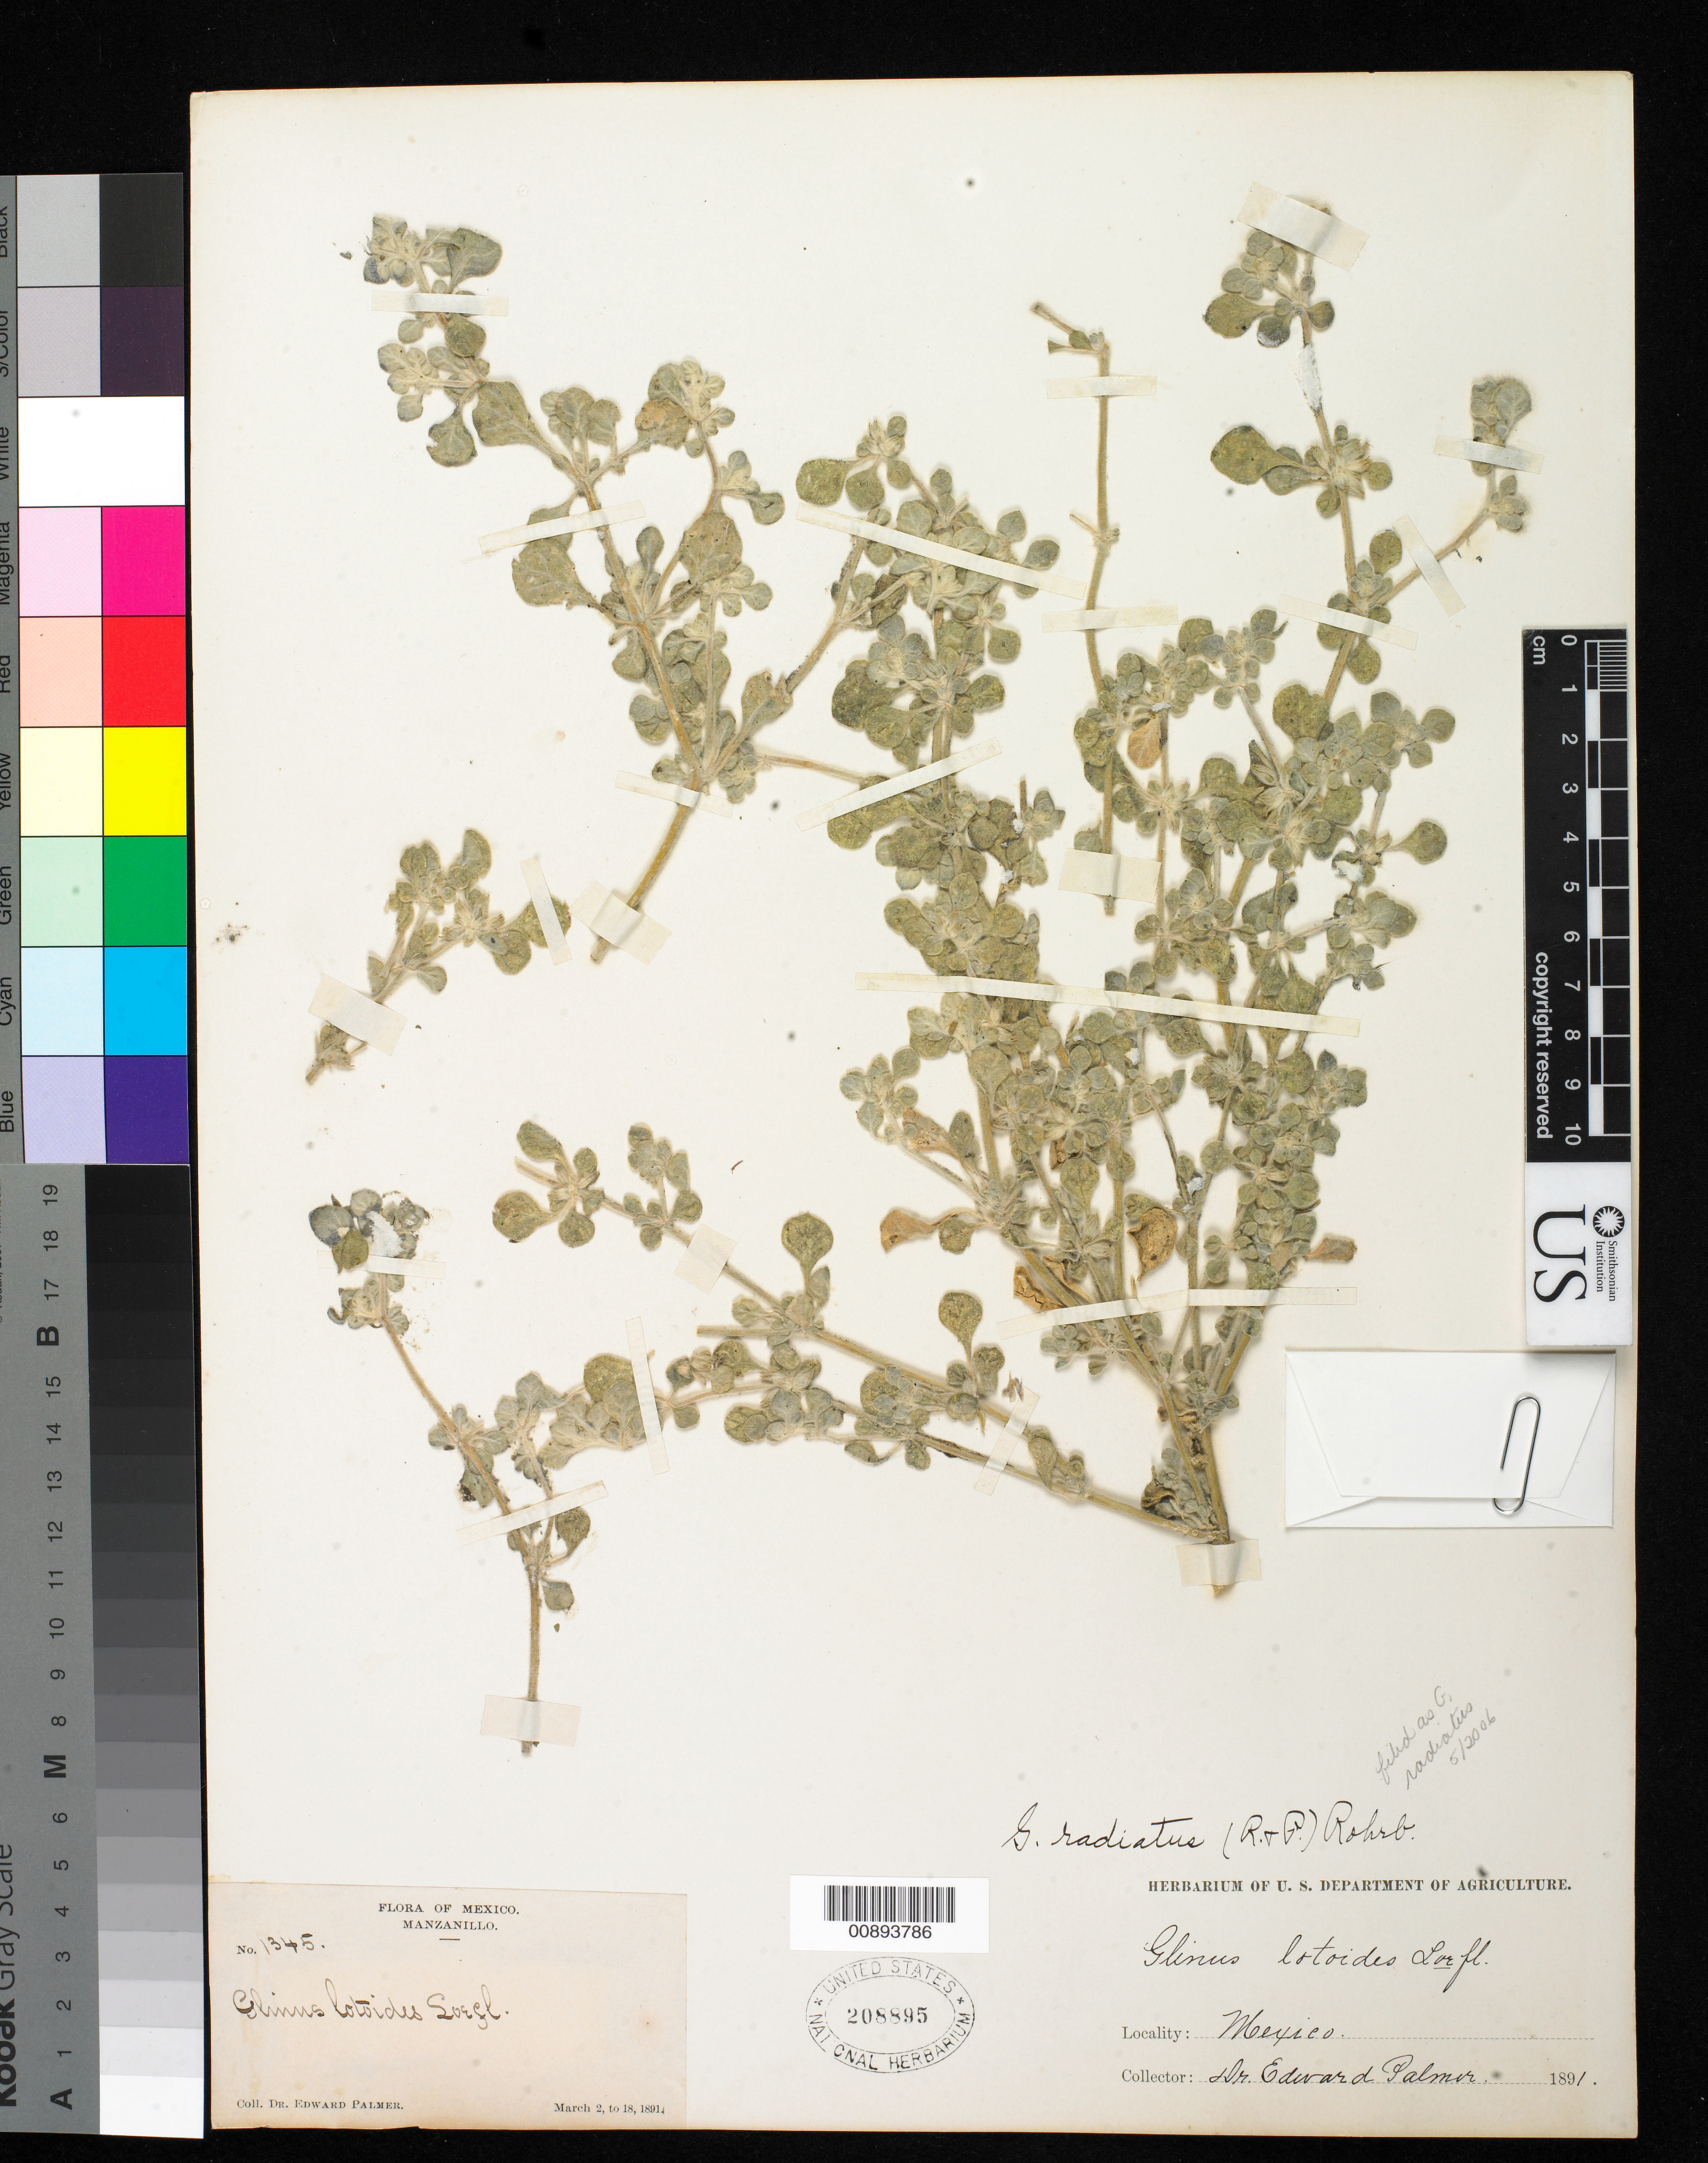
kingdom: Plantae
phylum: Tracheophyta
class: Magnoliopsida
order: Caryophyllales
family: Molluginaceae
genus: Glinus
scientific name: Glinus radiatus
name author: (Ruiz & Pav.) Rohrb.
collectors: E. Palmer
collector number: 1345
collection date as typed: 02 Mar 1891 to 18 Mar 1891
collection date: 1891-03-02/1891-03-18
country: Mexico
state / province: Colima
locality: Manzanillo, Colima.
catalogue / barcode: US 208895